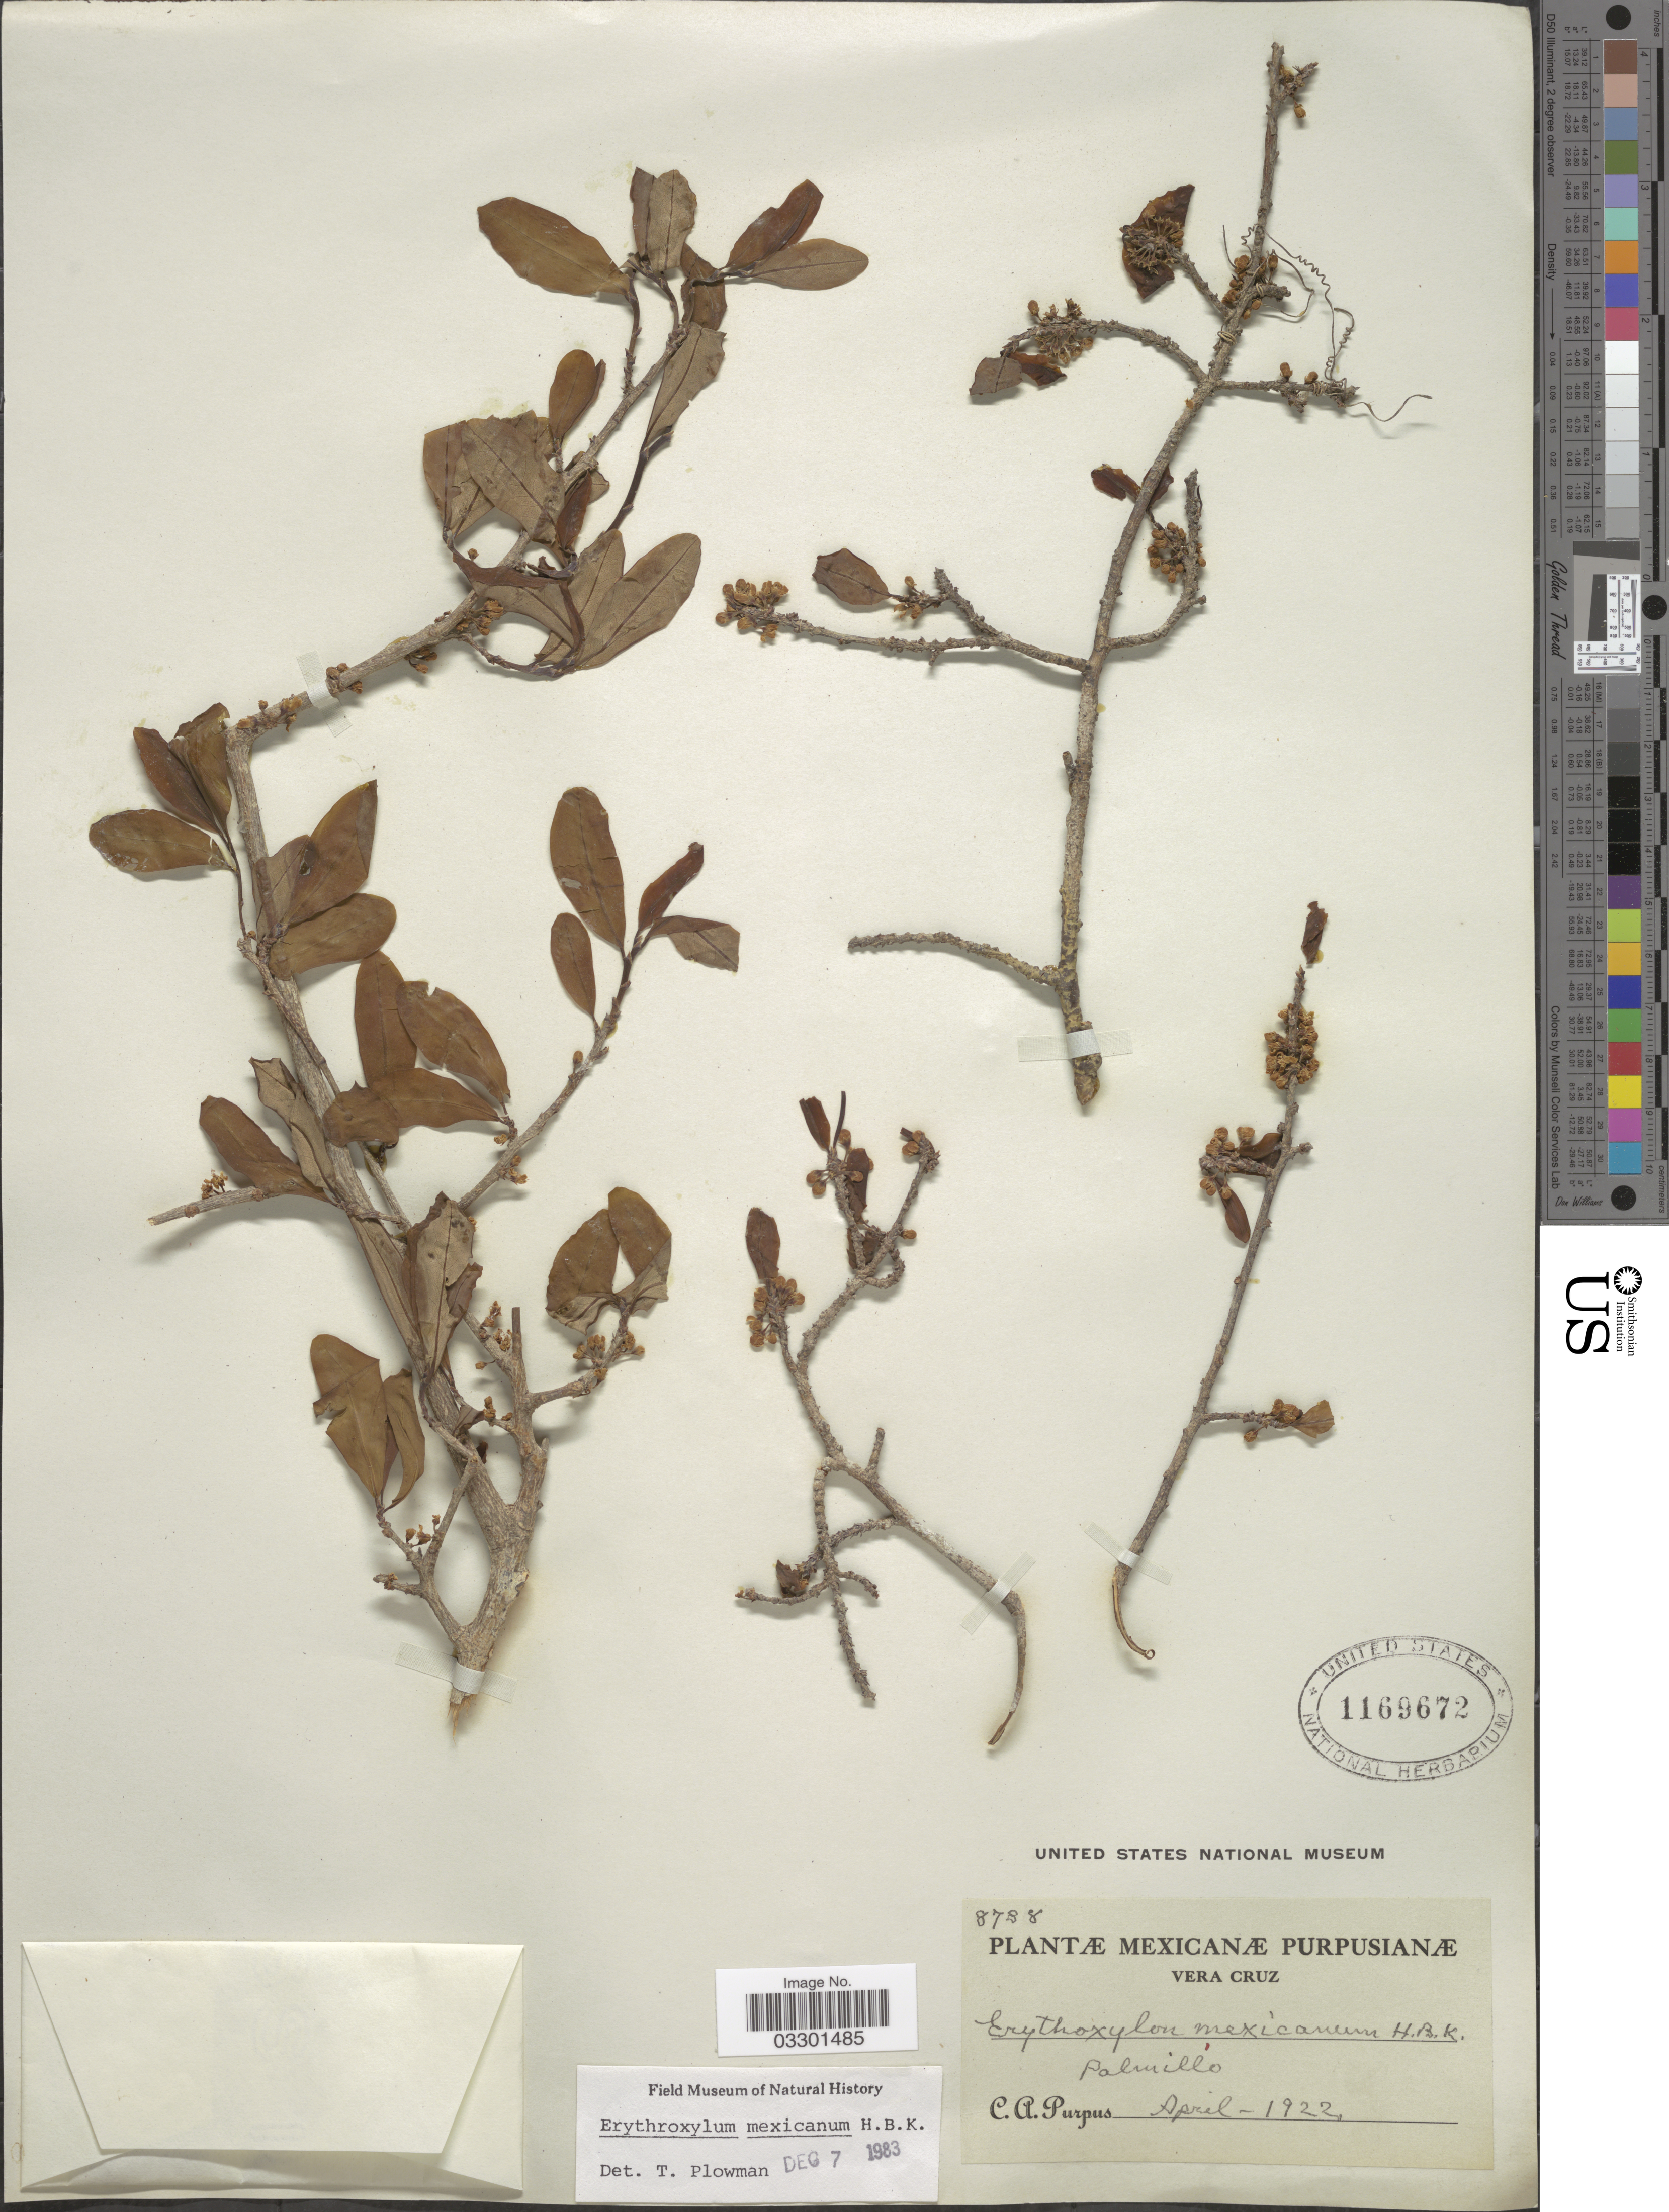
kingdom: Plantae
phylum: Tracheophyta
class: Magnoliopsida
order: Malpighiales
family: Erythroxylaceae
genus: Erythroxylum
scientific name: Erythroxylum mexicanum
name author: Kunth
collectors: C. A. Purpus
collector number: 8738*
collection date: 1922-04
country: Mexico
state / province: Veracruz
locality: Vera Cruz. Palmillo.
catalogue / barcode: US 1169672